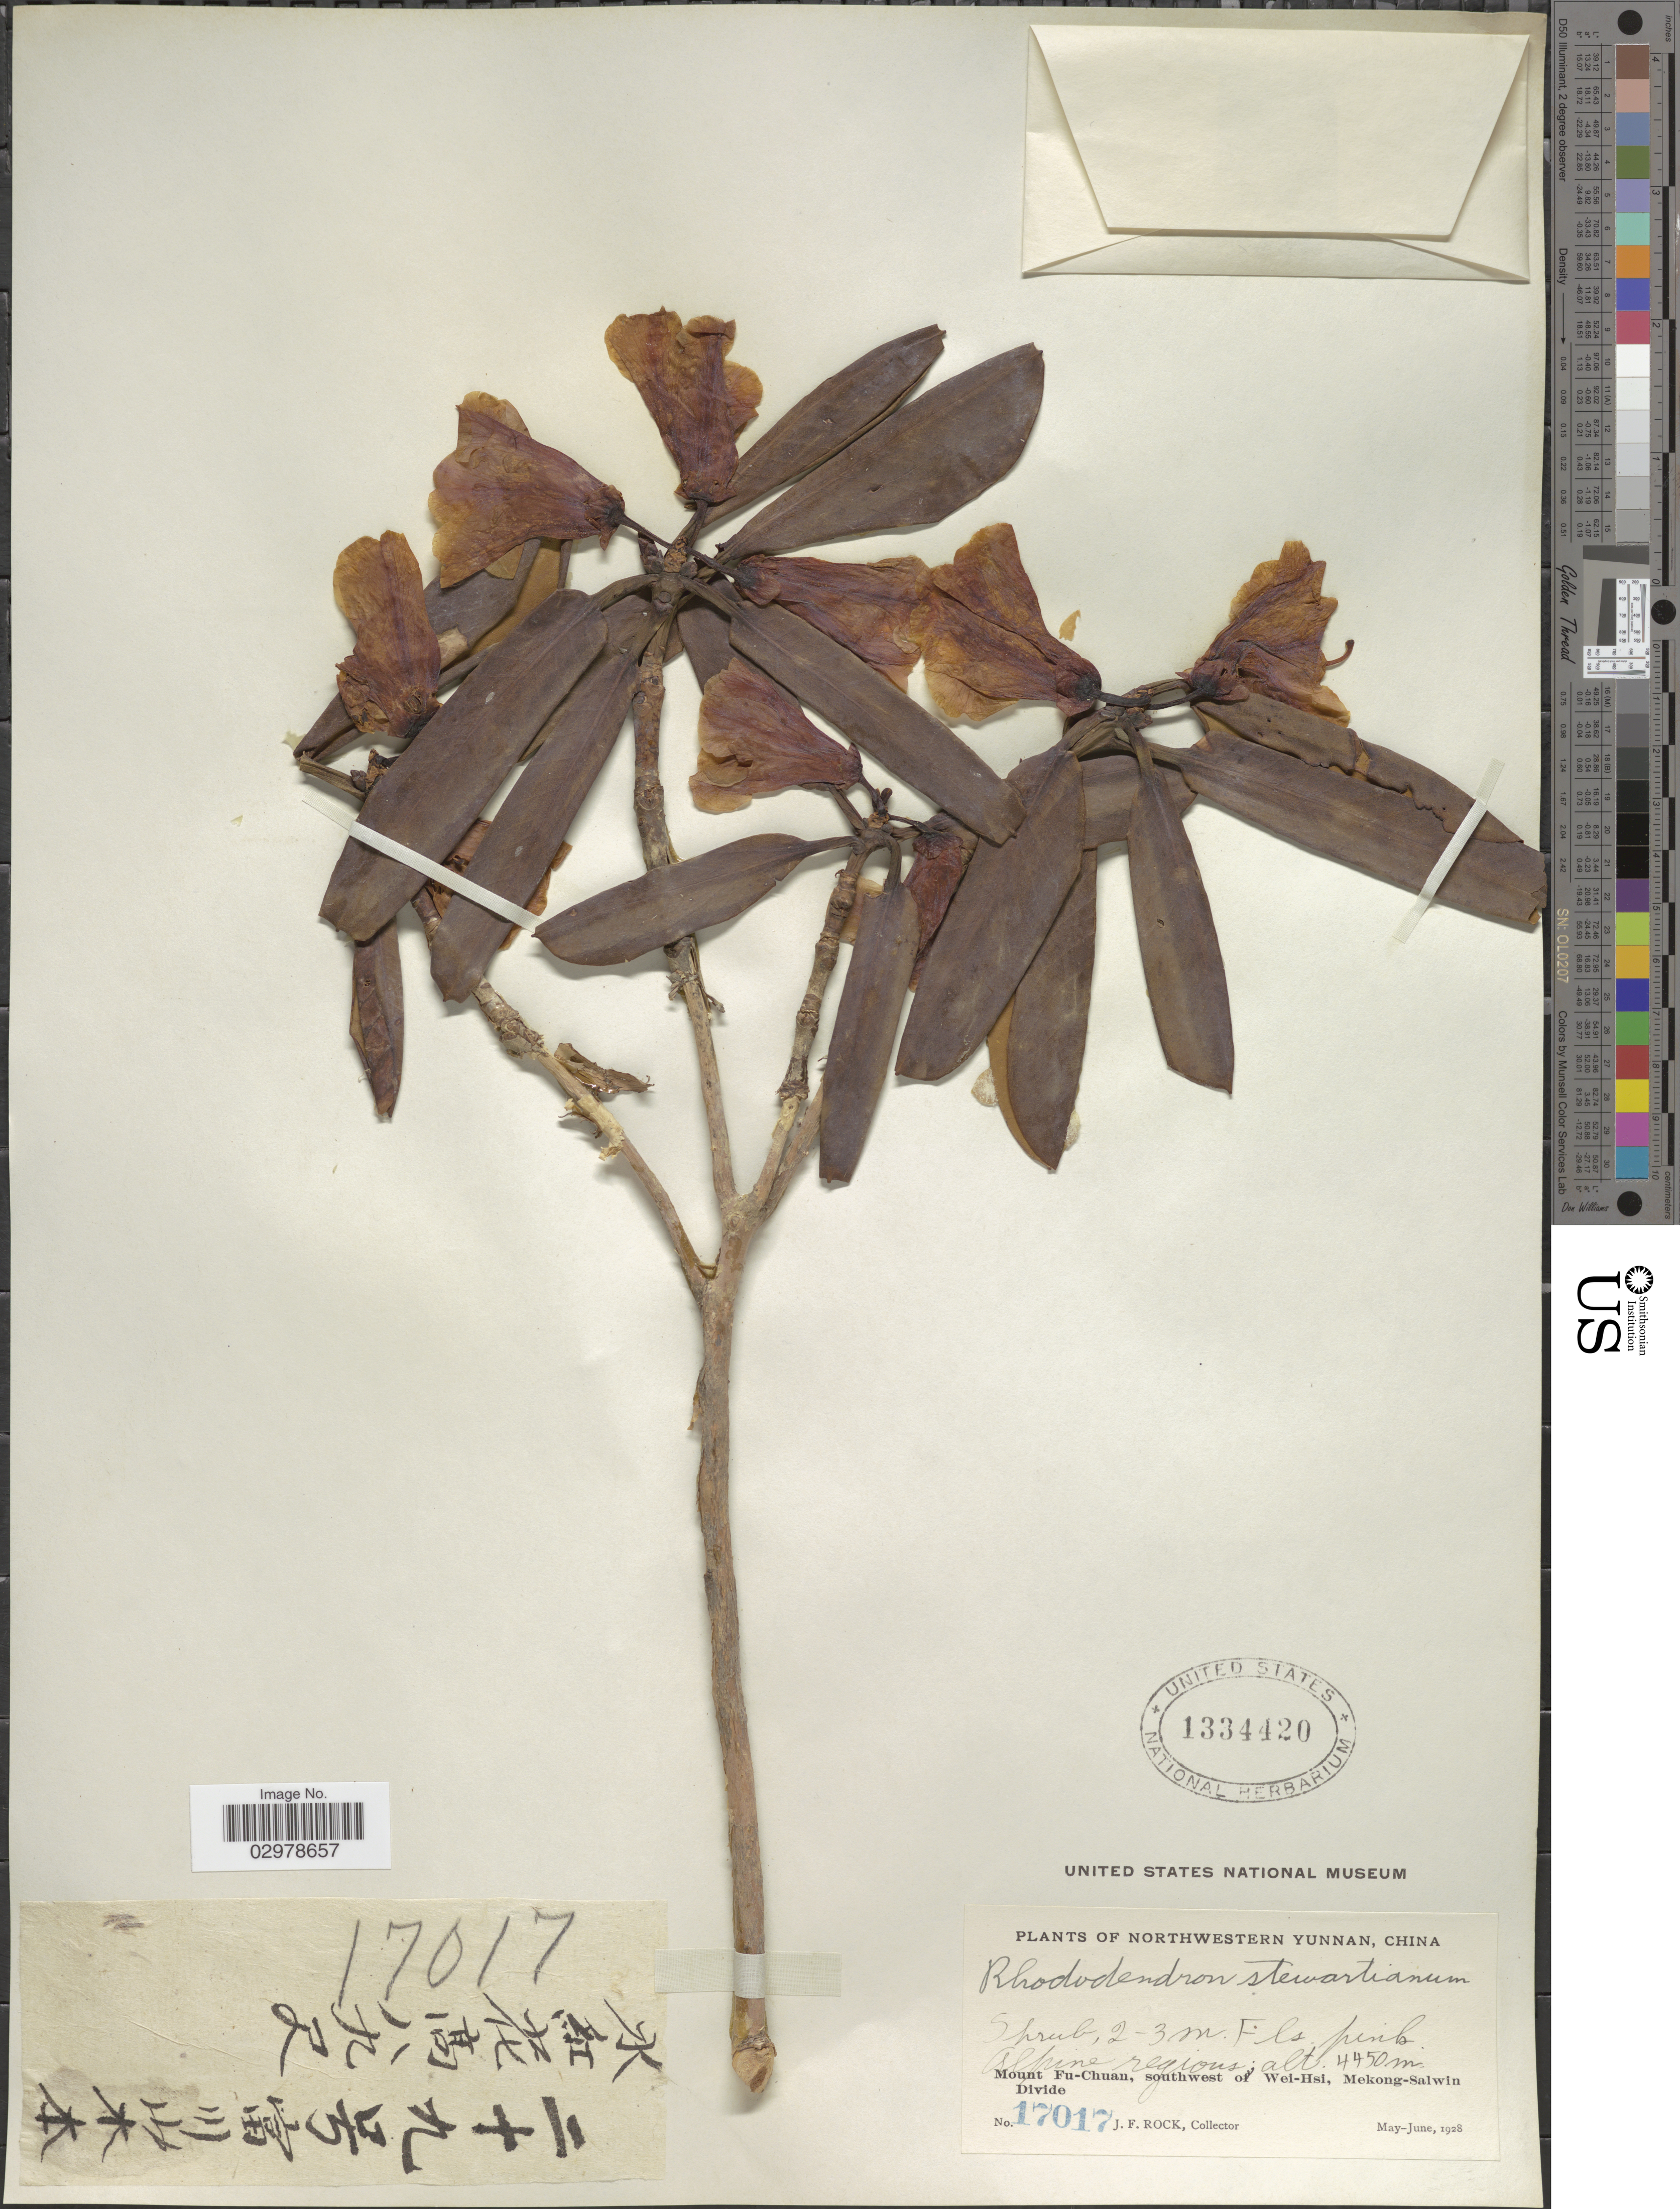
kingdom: Plantae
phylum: Tracheophyta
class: Magnoliopsida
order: Ericales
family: Ericaceae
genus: Rhododendron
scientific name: Rhododendron stewartianum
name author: Diels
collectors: J. Rock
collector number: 17017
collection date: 1928-05/1928-06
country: China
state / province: Yunnan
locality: Northwestern Yunnan. Mount Fu-Chuan, southwest of Wei-Hsi, Mekong-Salwin Divide.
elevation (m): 4450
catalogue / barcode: US 1334420